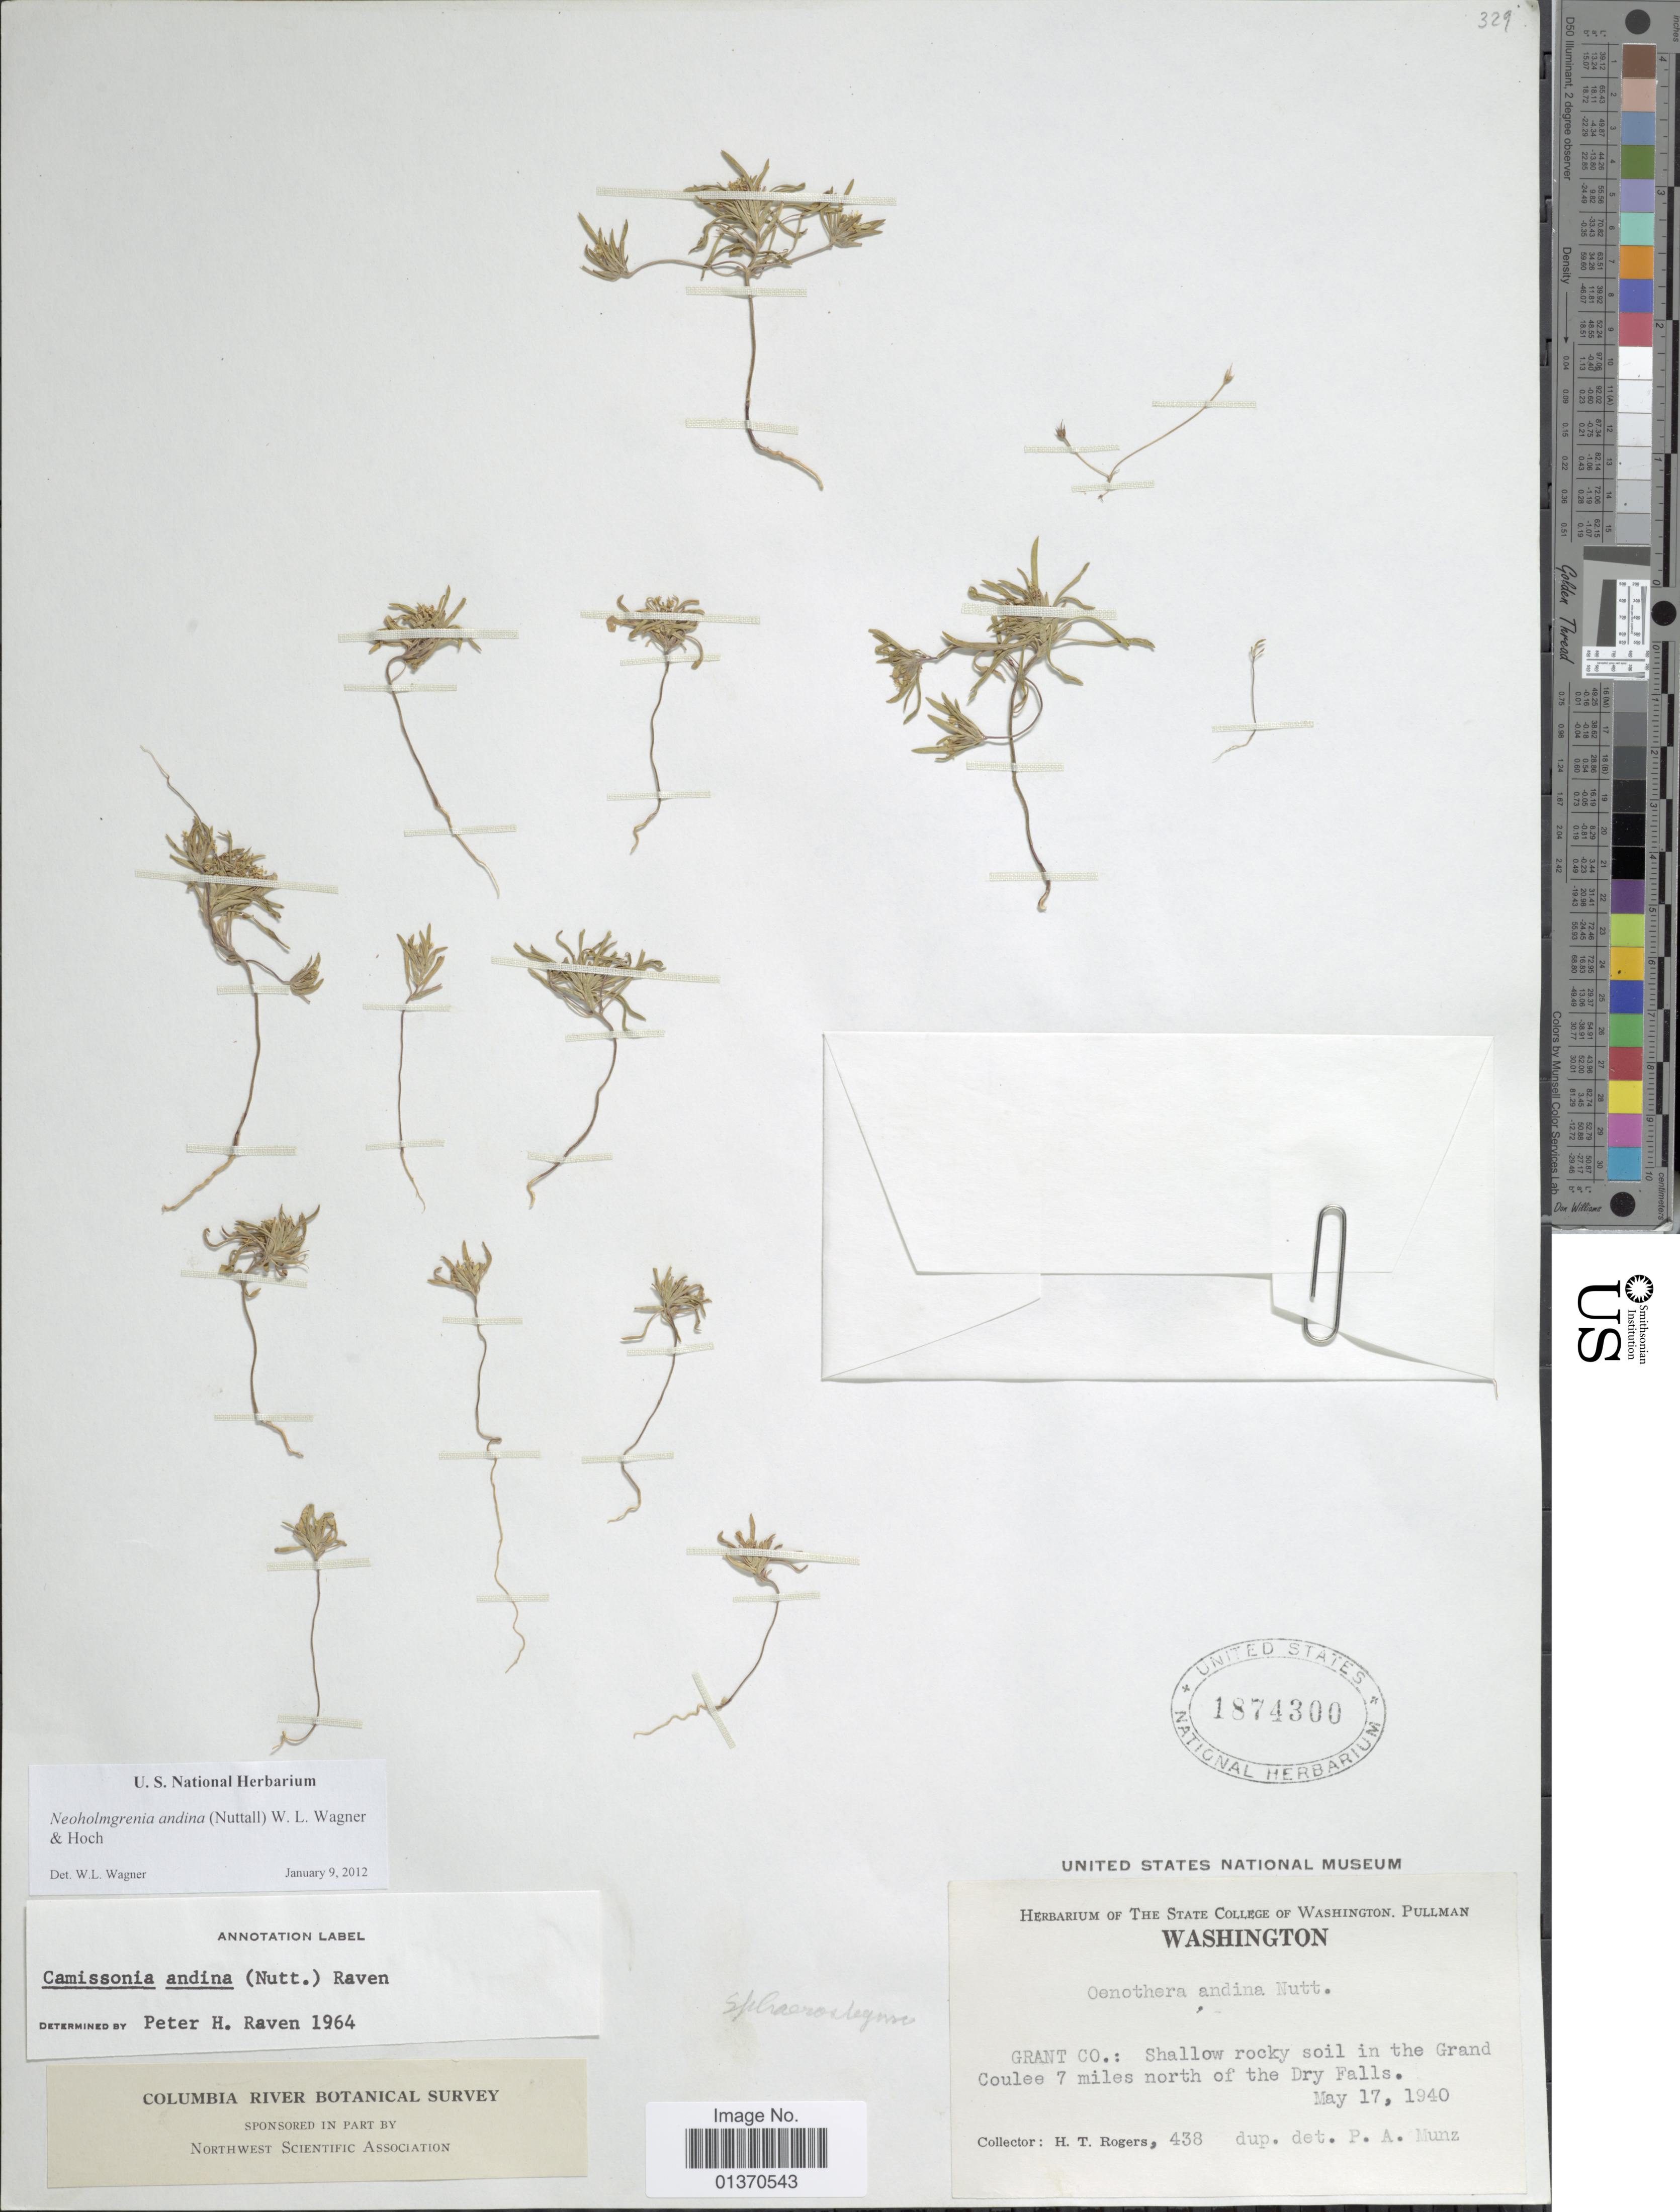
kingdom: Plantae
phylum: Tracheophyta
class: Magnoliopsida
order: Myrtales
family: Onagraceae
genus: Neoholmgrenia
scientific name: Neoholmgrenia andina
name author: (Nutt.) W.L. Wagner & Hoch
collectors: H. Rogers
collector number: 438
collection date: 1940-05-17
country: United States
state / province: Washington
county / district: Grant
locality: Grant Co.: Shallow rocky soil in the Grand Coulee 7 miles north of the Dry Falls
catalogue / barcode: US 1874300